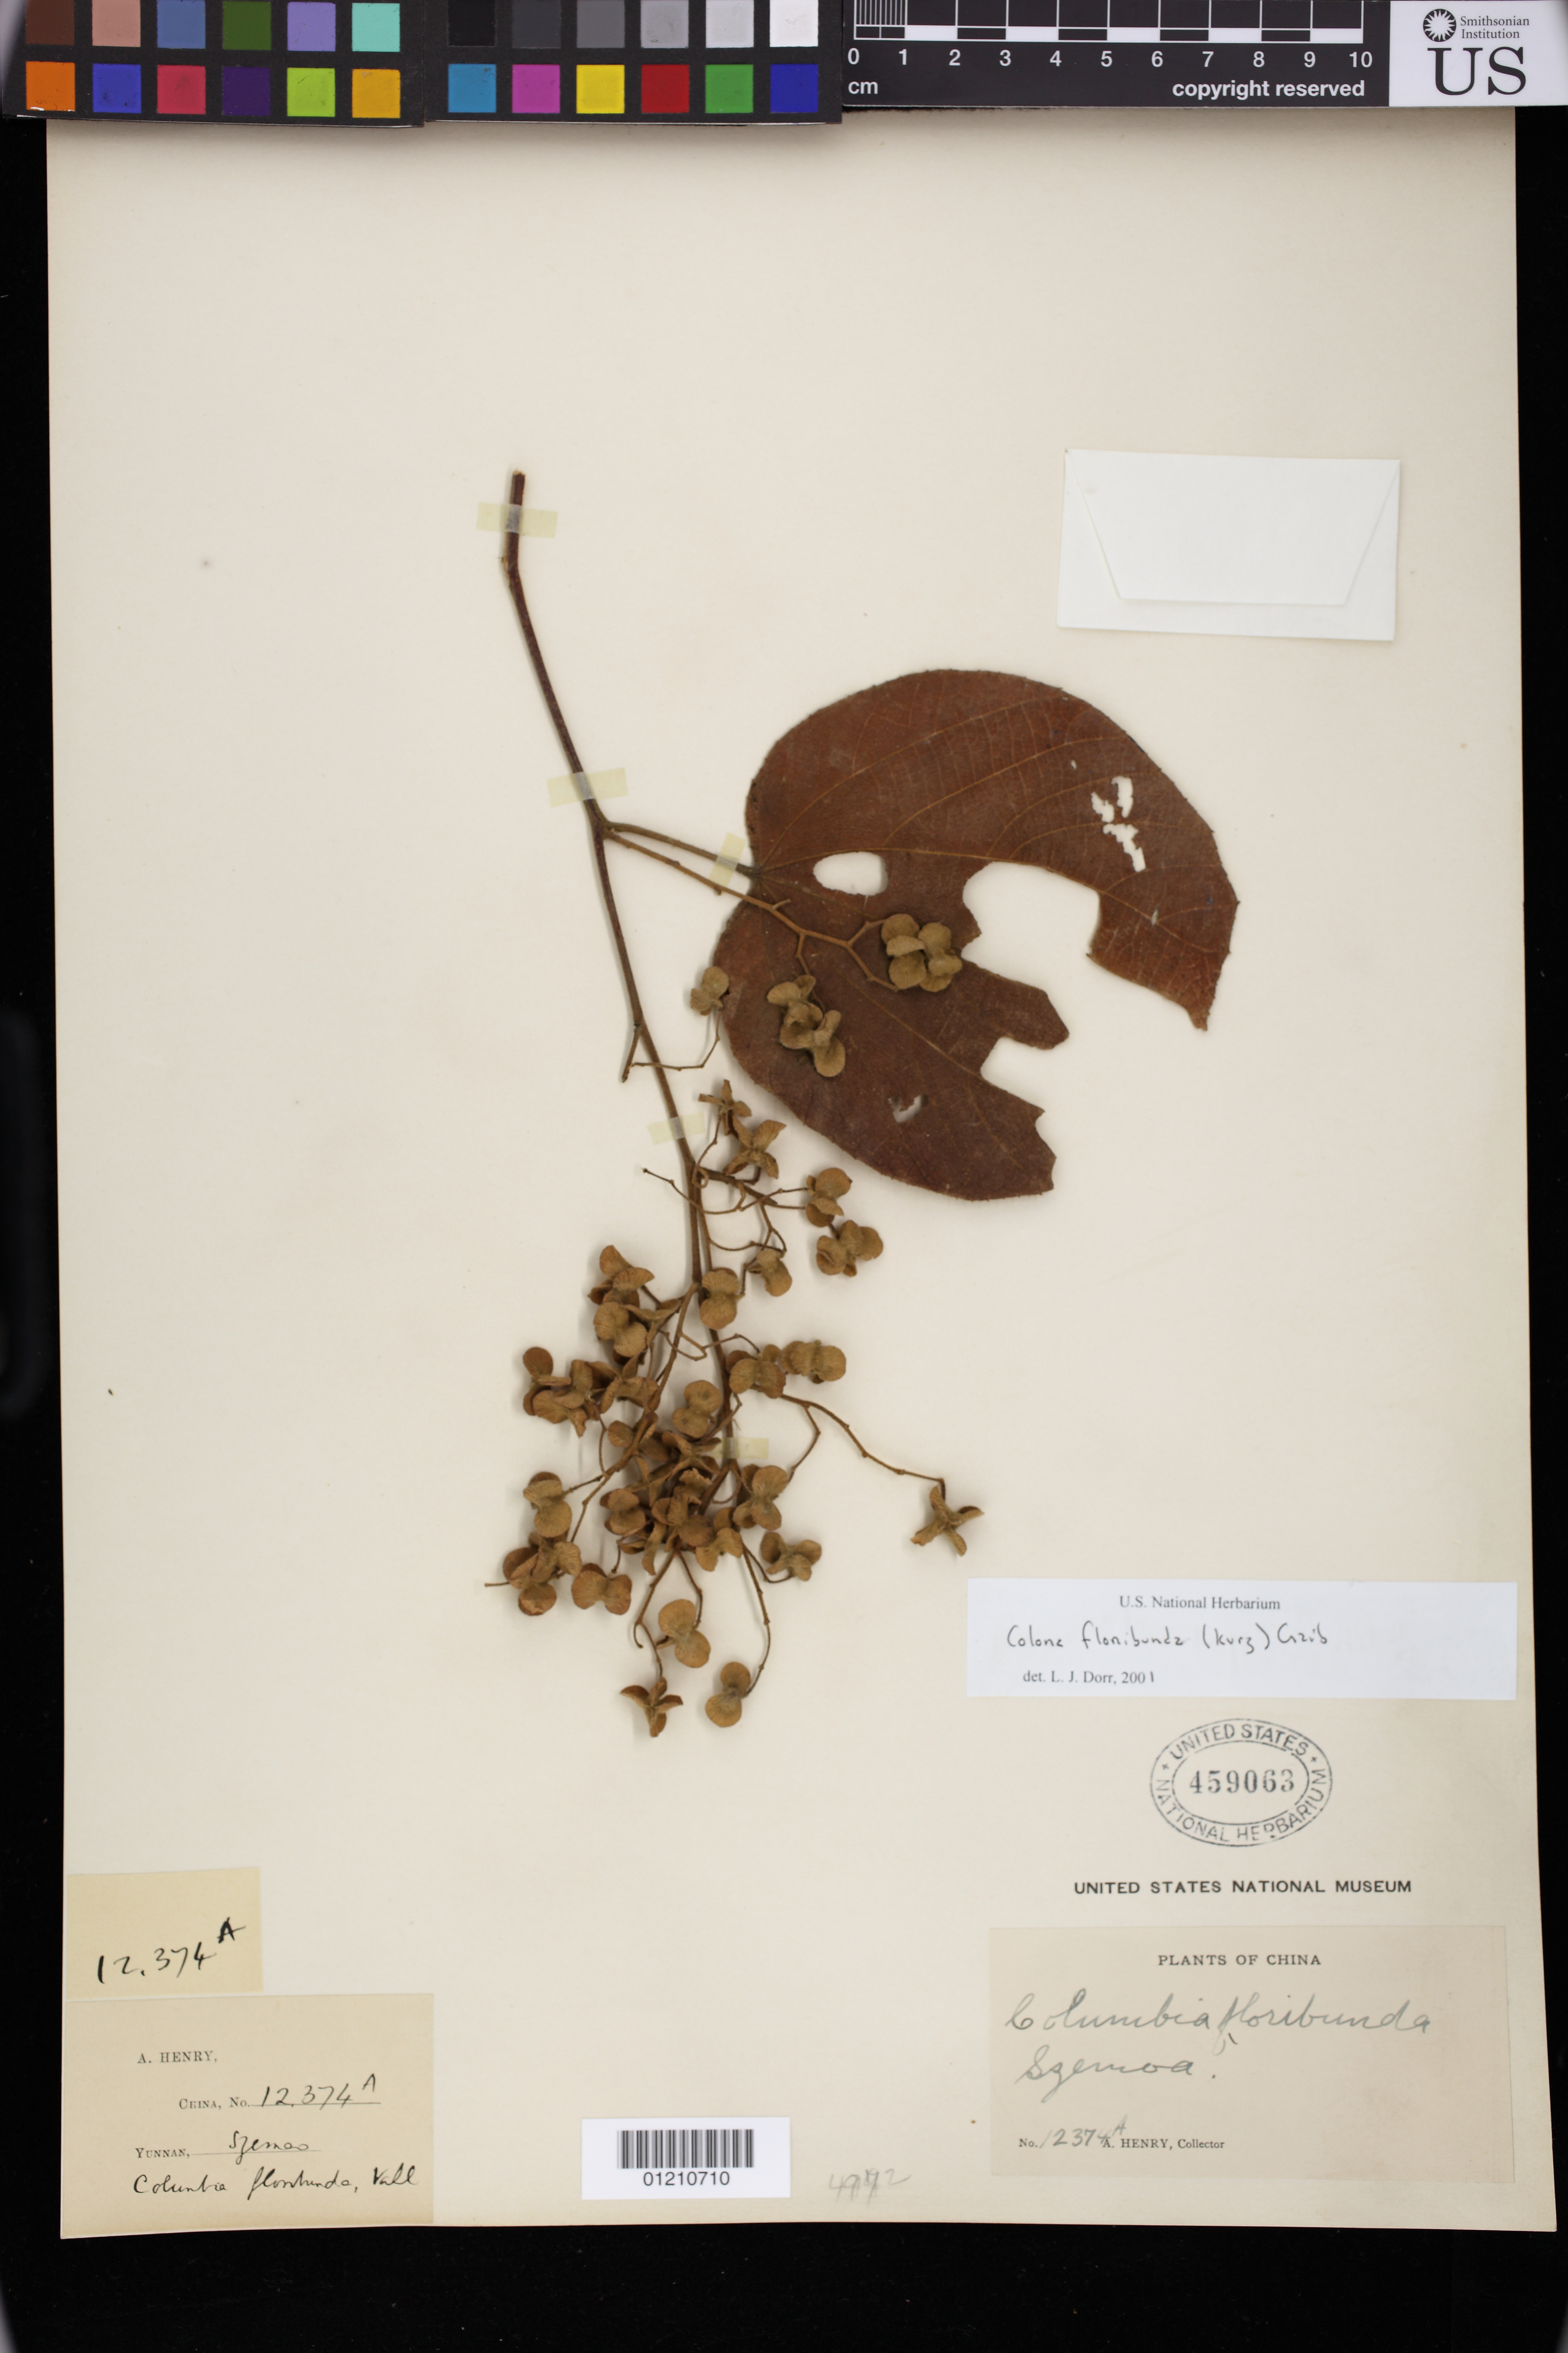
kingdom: Plantae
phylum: Tracheophyta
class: Magnoliopsida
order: Malvales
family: Malvaceae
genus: Colona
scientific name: Colona floribunda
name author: (Kurz) Craib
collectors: A. Henry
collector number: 12374 A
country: China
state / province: Yunnan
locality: Szemeo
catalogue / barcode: US 459063